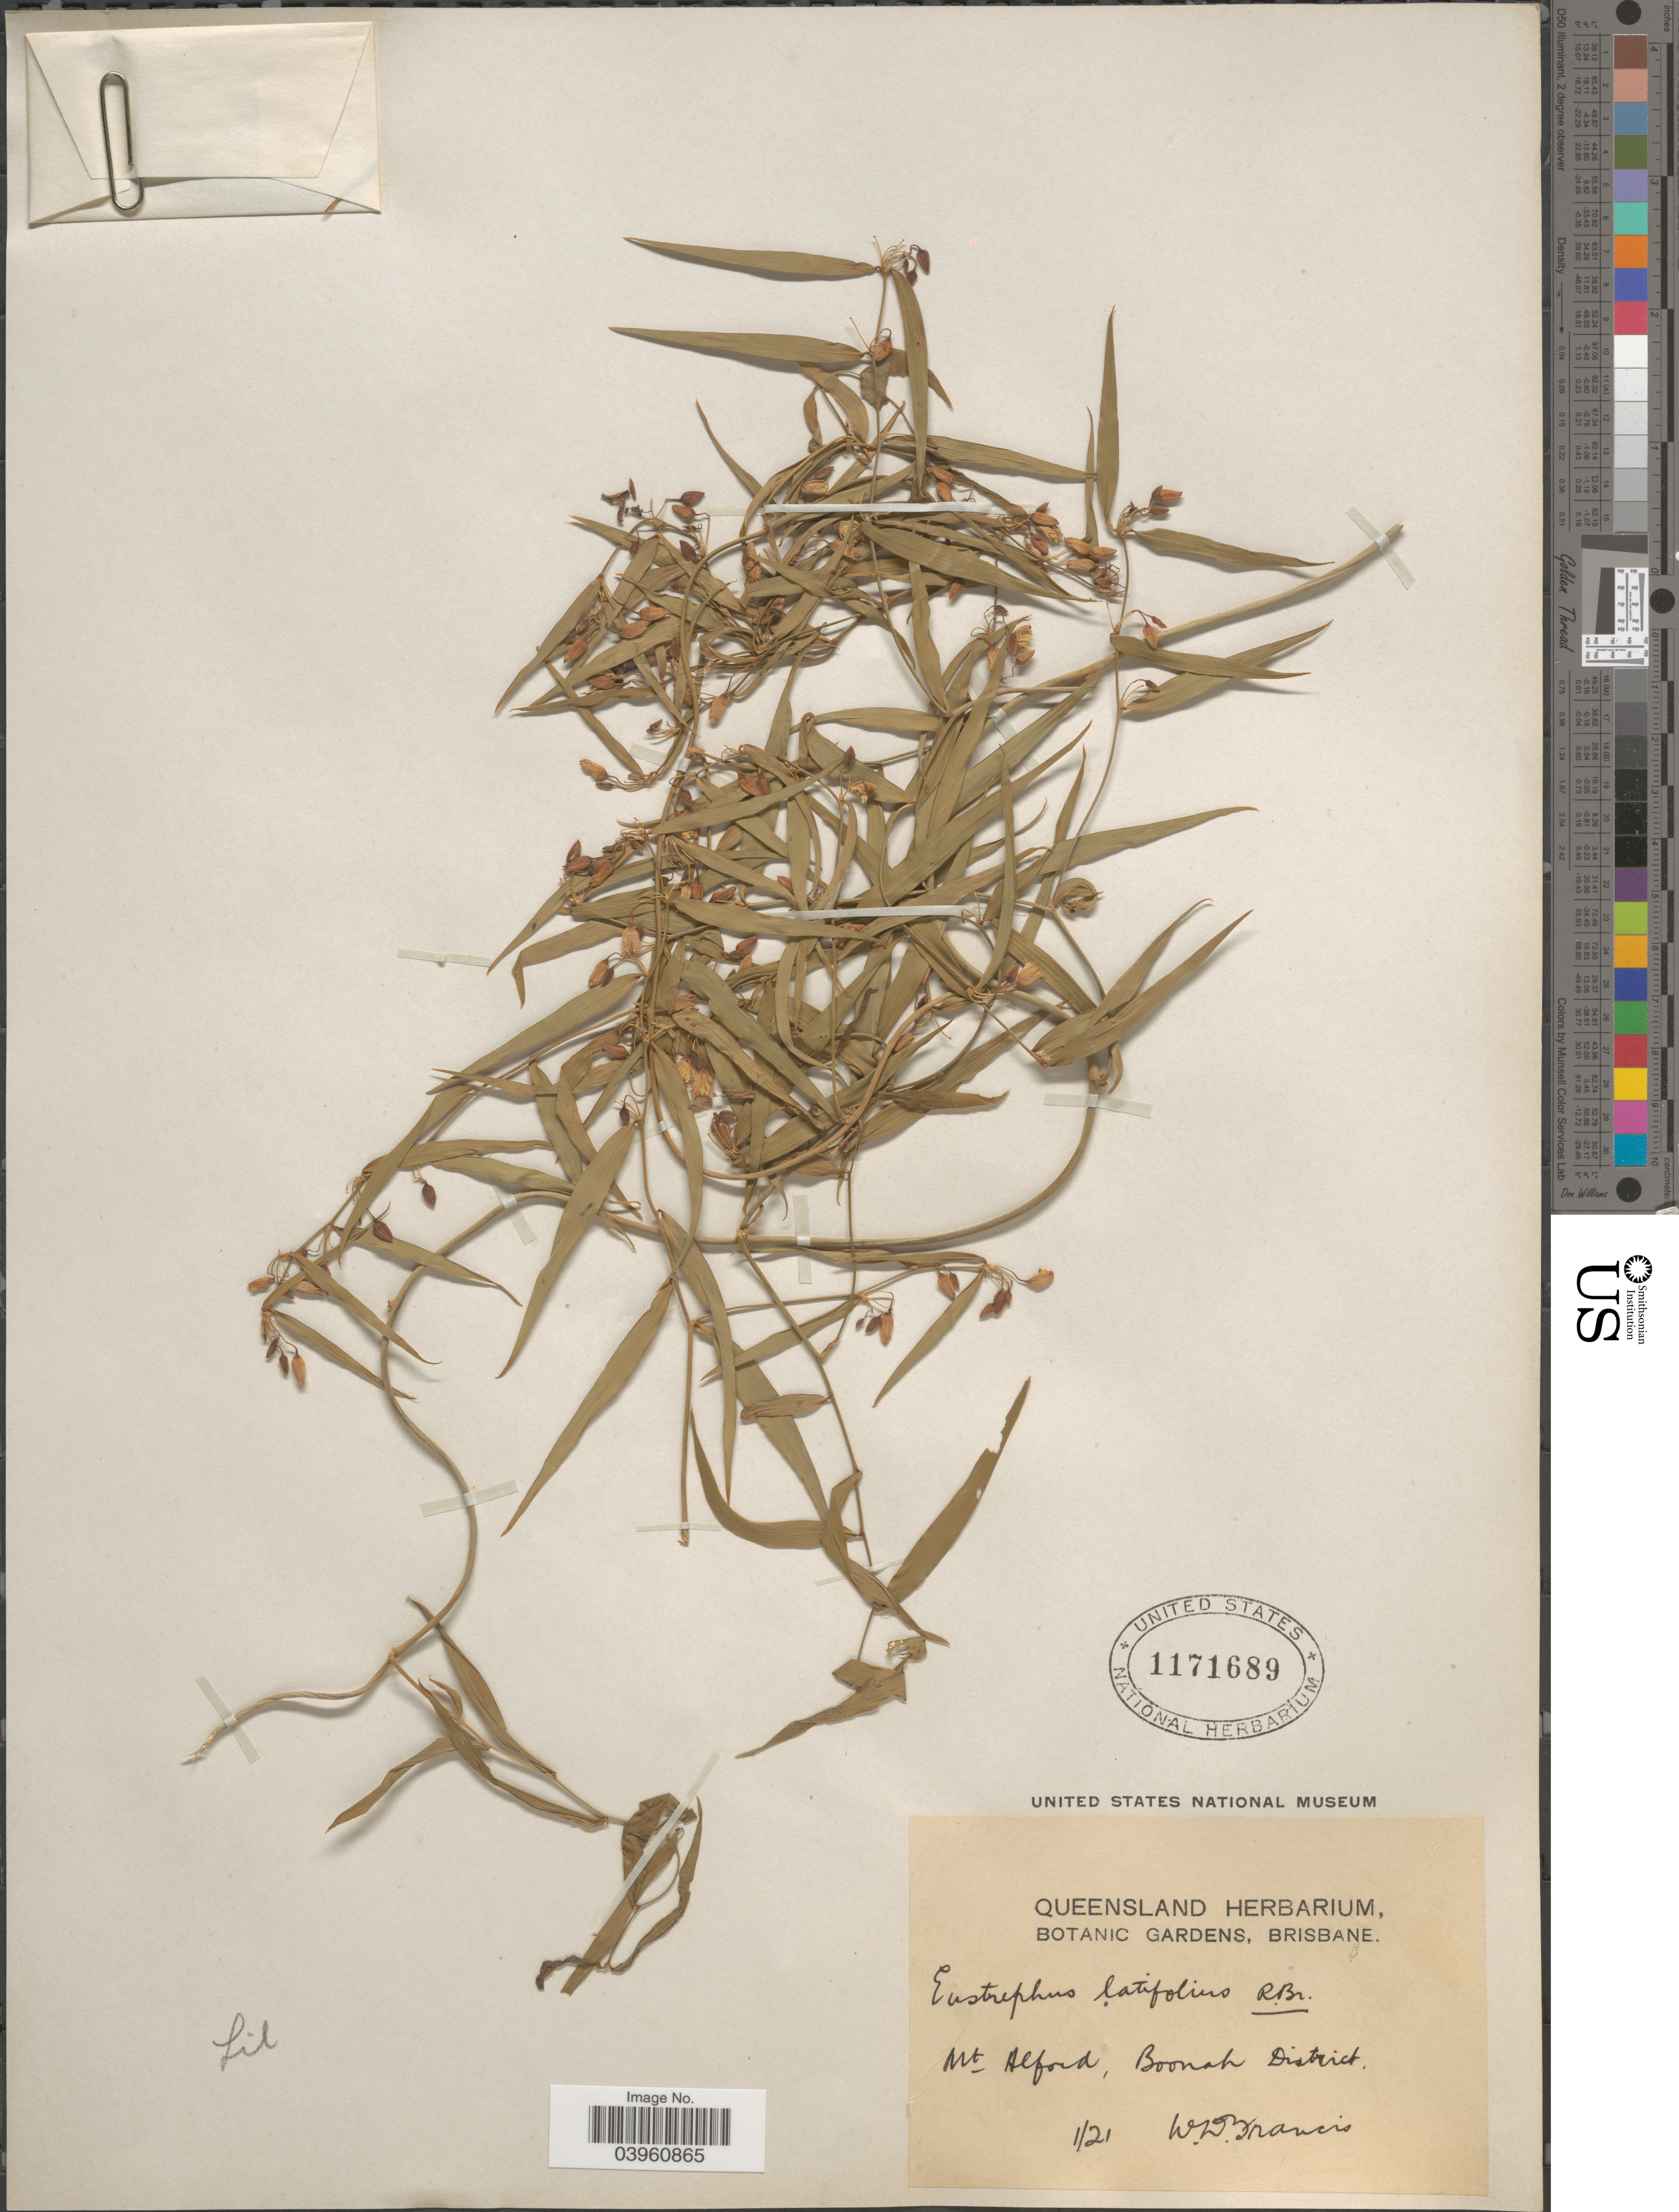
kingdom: Plantae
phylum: Tracheophyta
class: Liliopsida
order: Asparagales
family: Asparagaceae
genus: Eustrephus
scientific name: Eustrephus angustifolius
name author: R. Br.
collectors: W. Francis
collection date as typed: Transcribed d/m/y: /1/21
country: Australia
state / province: Queensland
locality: Mt. Alford, Boonah District.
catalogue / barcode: US 1171689